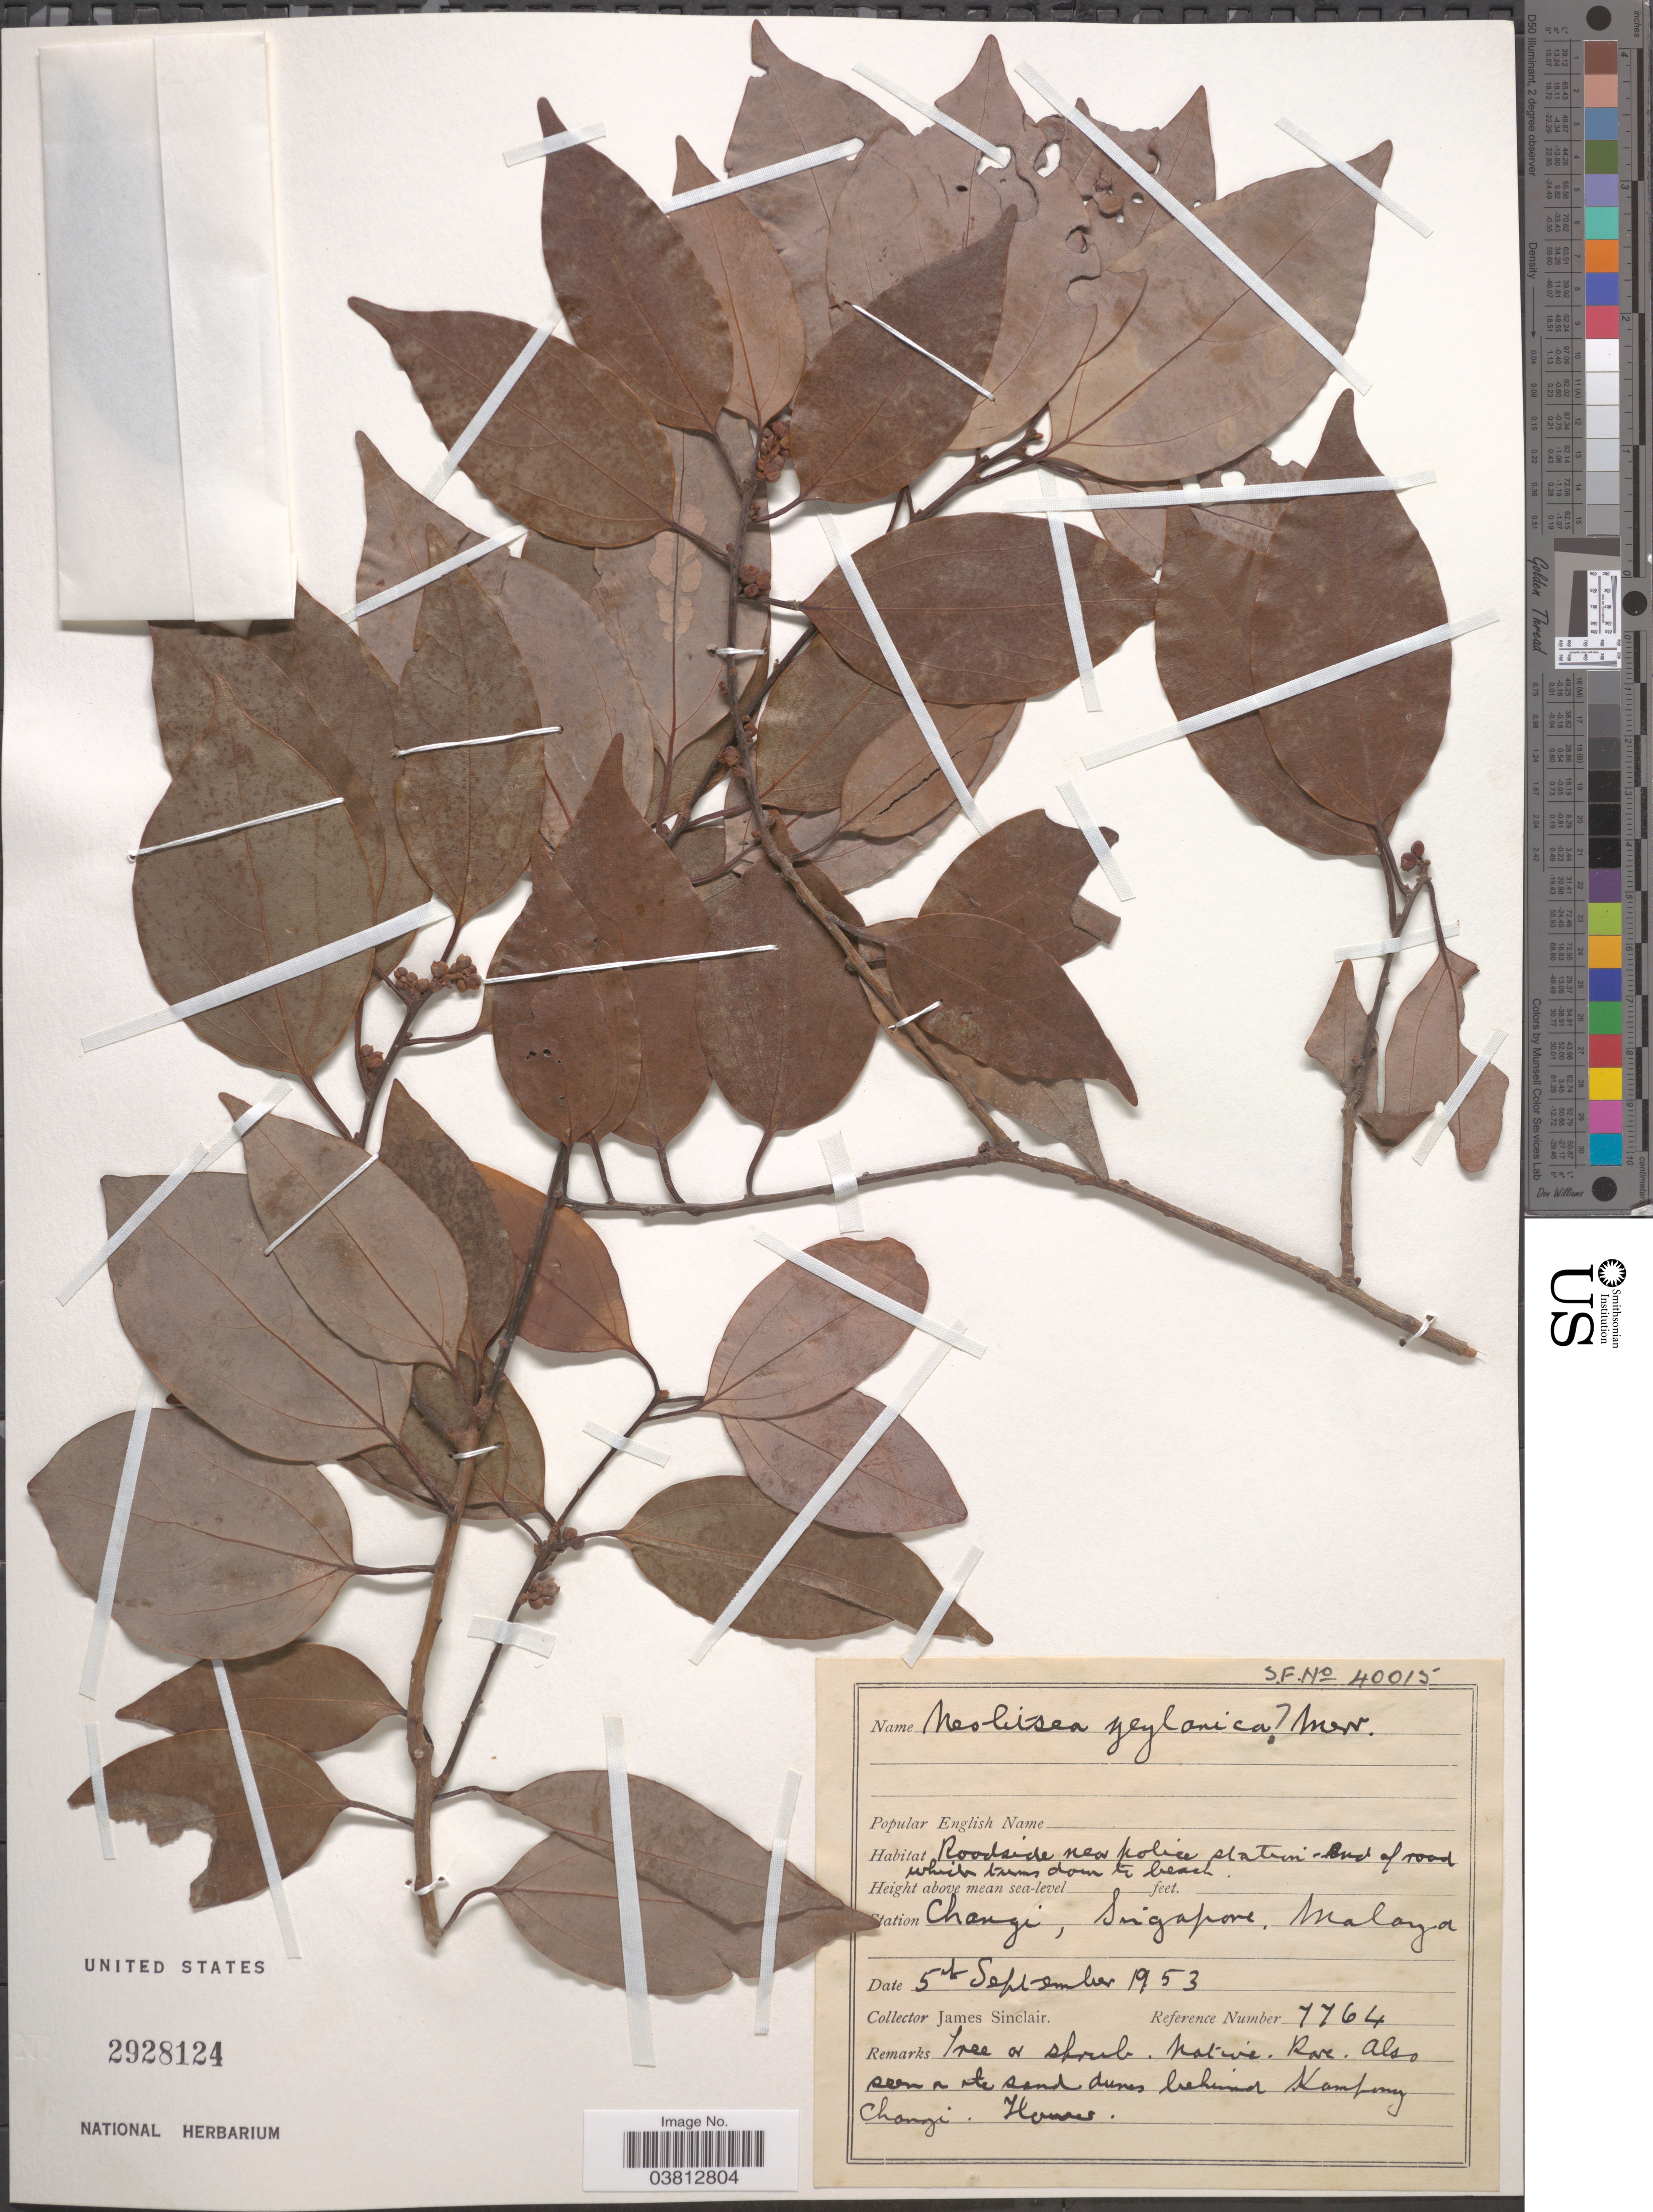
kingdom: Plantae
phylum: Tracheophyta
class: Magnoliopsida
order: Laurales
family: Lauraceae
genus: Neolitsea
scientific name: Neolitsea zeylanica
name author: (Nees & T. Nees) Merr.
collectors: J. Sinclair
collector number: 7764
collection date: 1953-09-05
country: Singapore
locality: Station Changi, Malaya.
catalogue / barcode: US 2928124